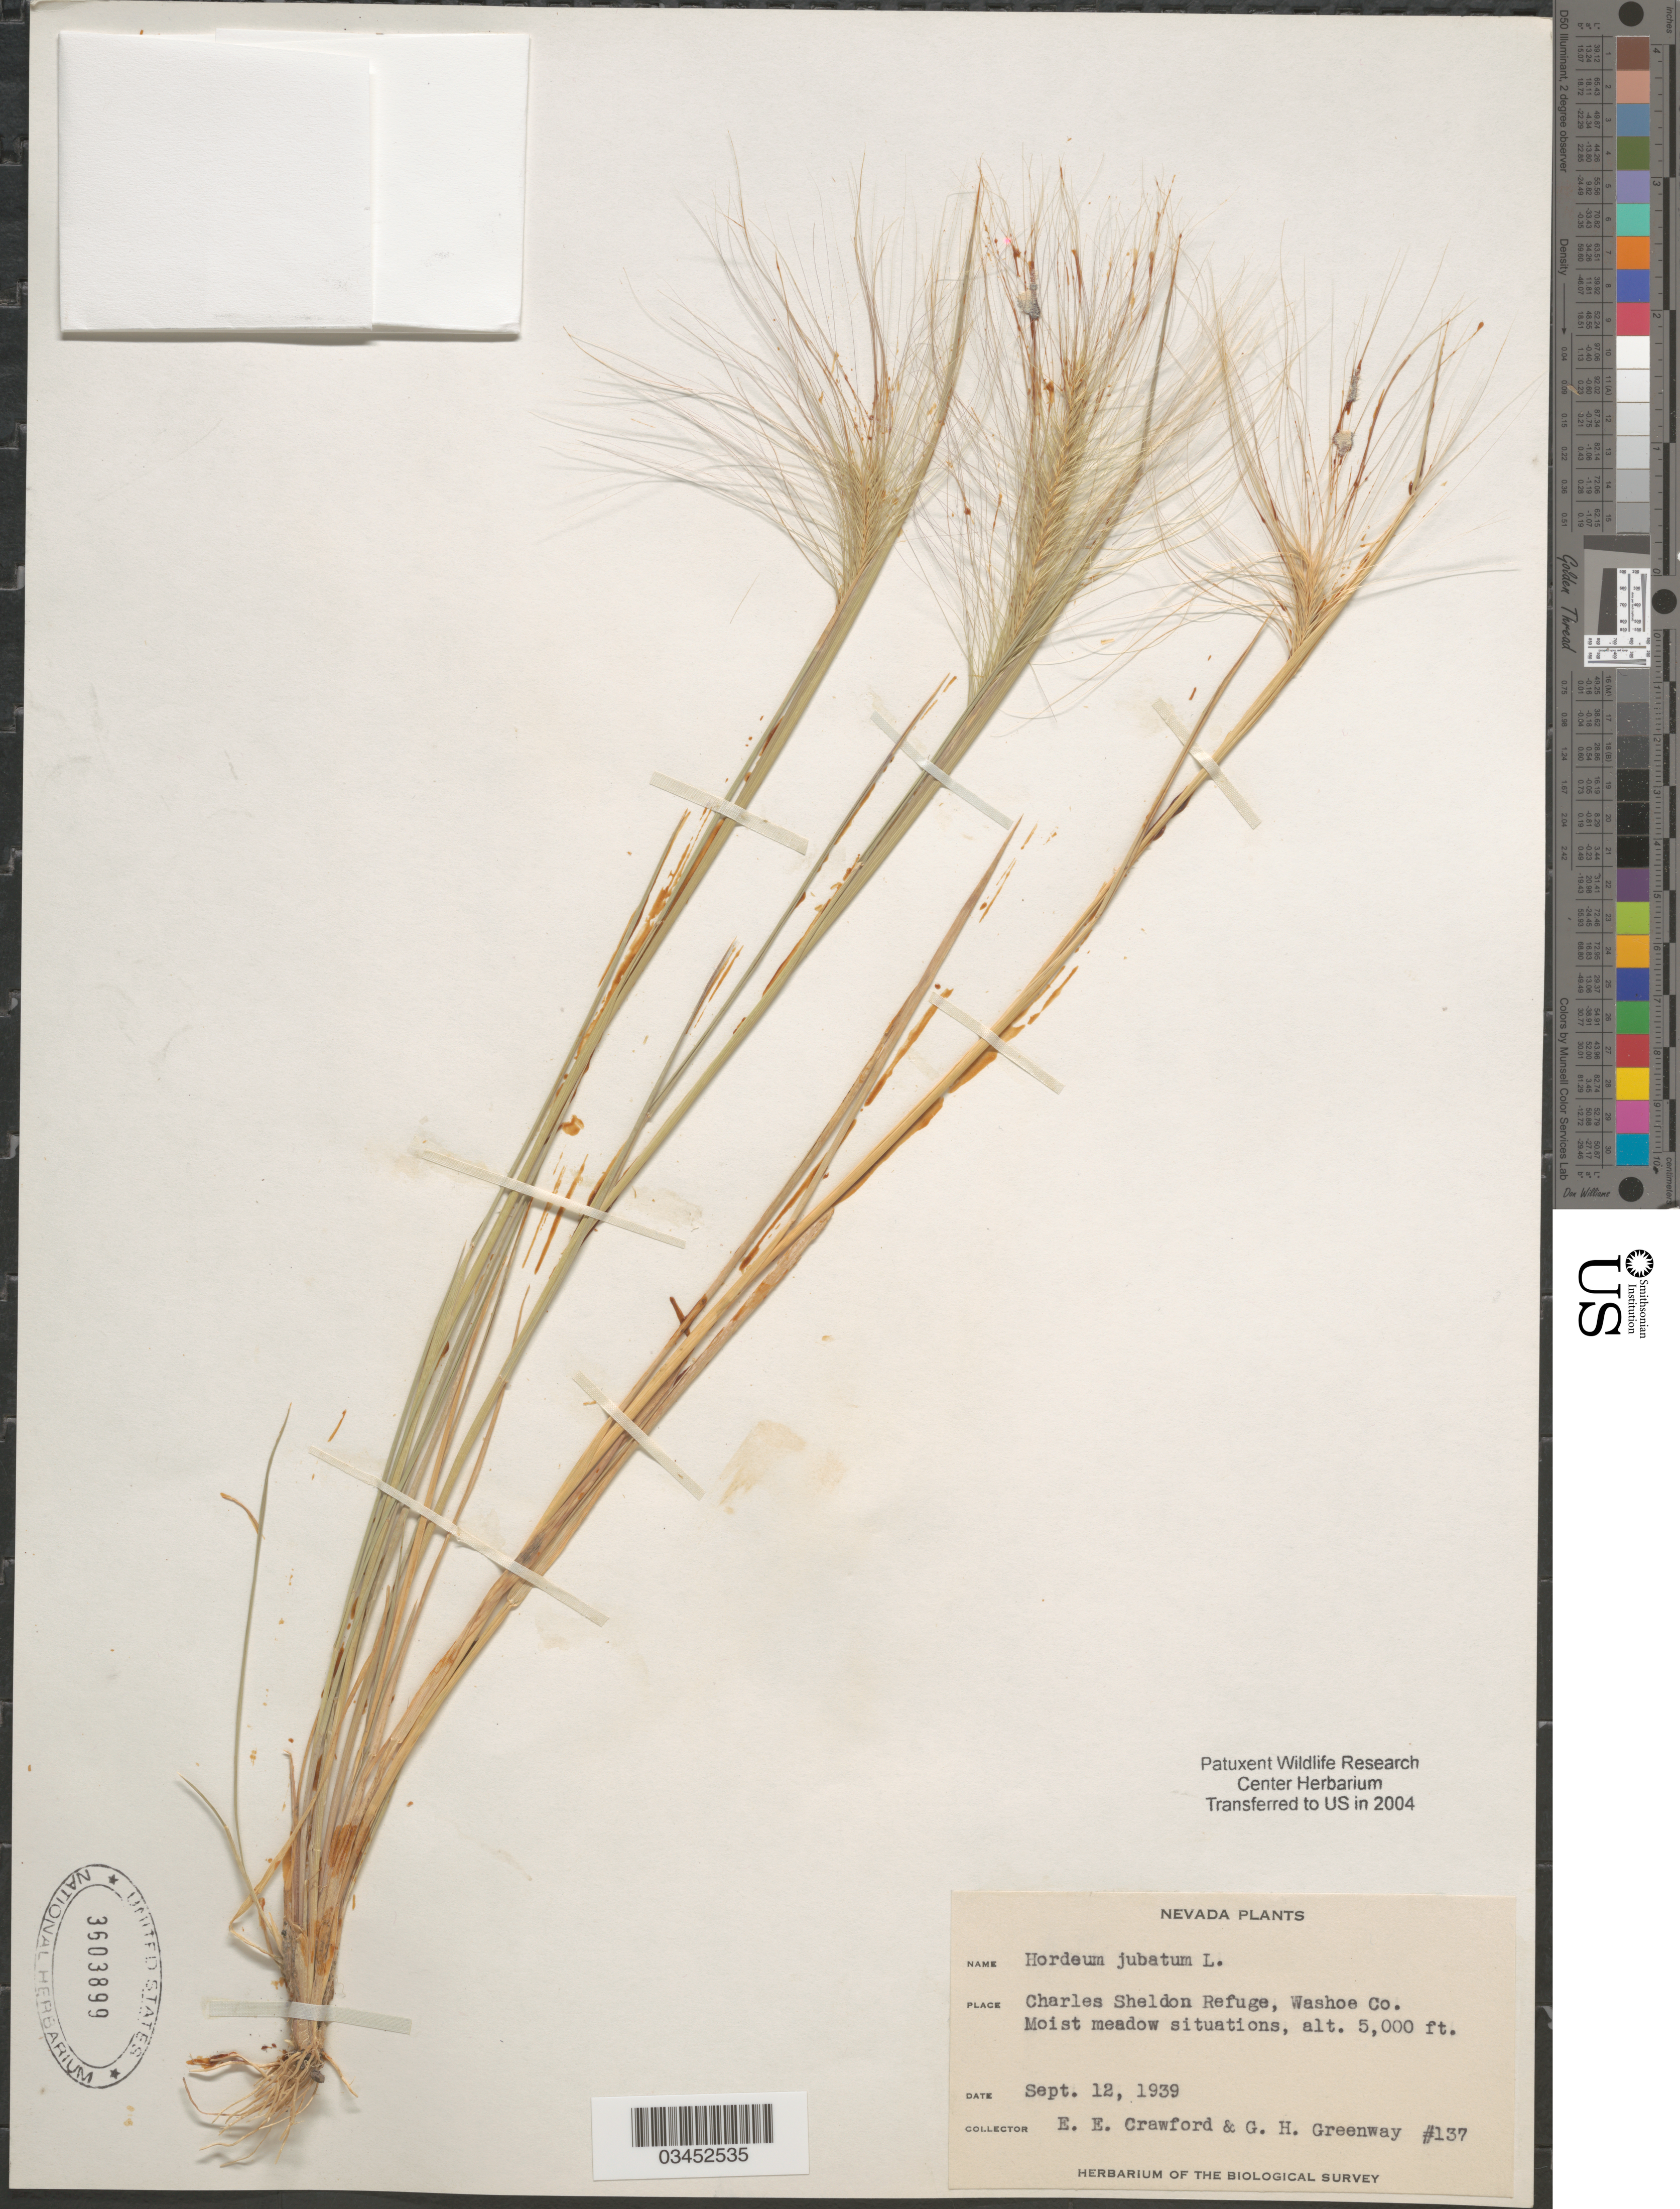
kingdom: Plantae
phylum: Tracheophyta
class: Liliopsida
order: Poales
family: Poaceae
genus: Hordeum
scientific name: Hordeum jubatum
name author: L.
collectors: E. Crawford & G. Greenway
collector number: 137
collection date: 1939-09-12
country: United States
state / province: Nevada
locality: Charles Sheldon Refuge, Washoe Co. Moist meadow situations. The Biological Survey.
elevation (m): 1524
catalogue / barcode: US 3603899